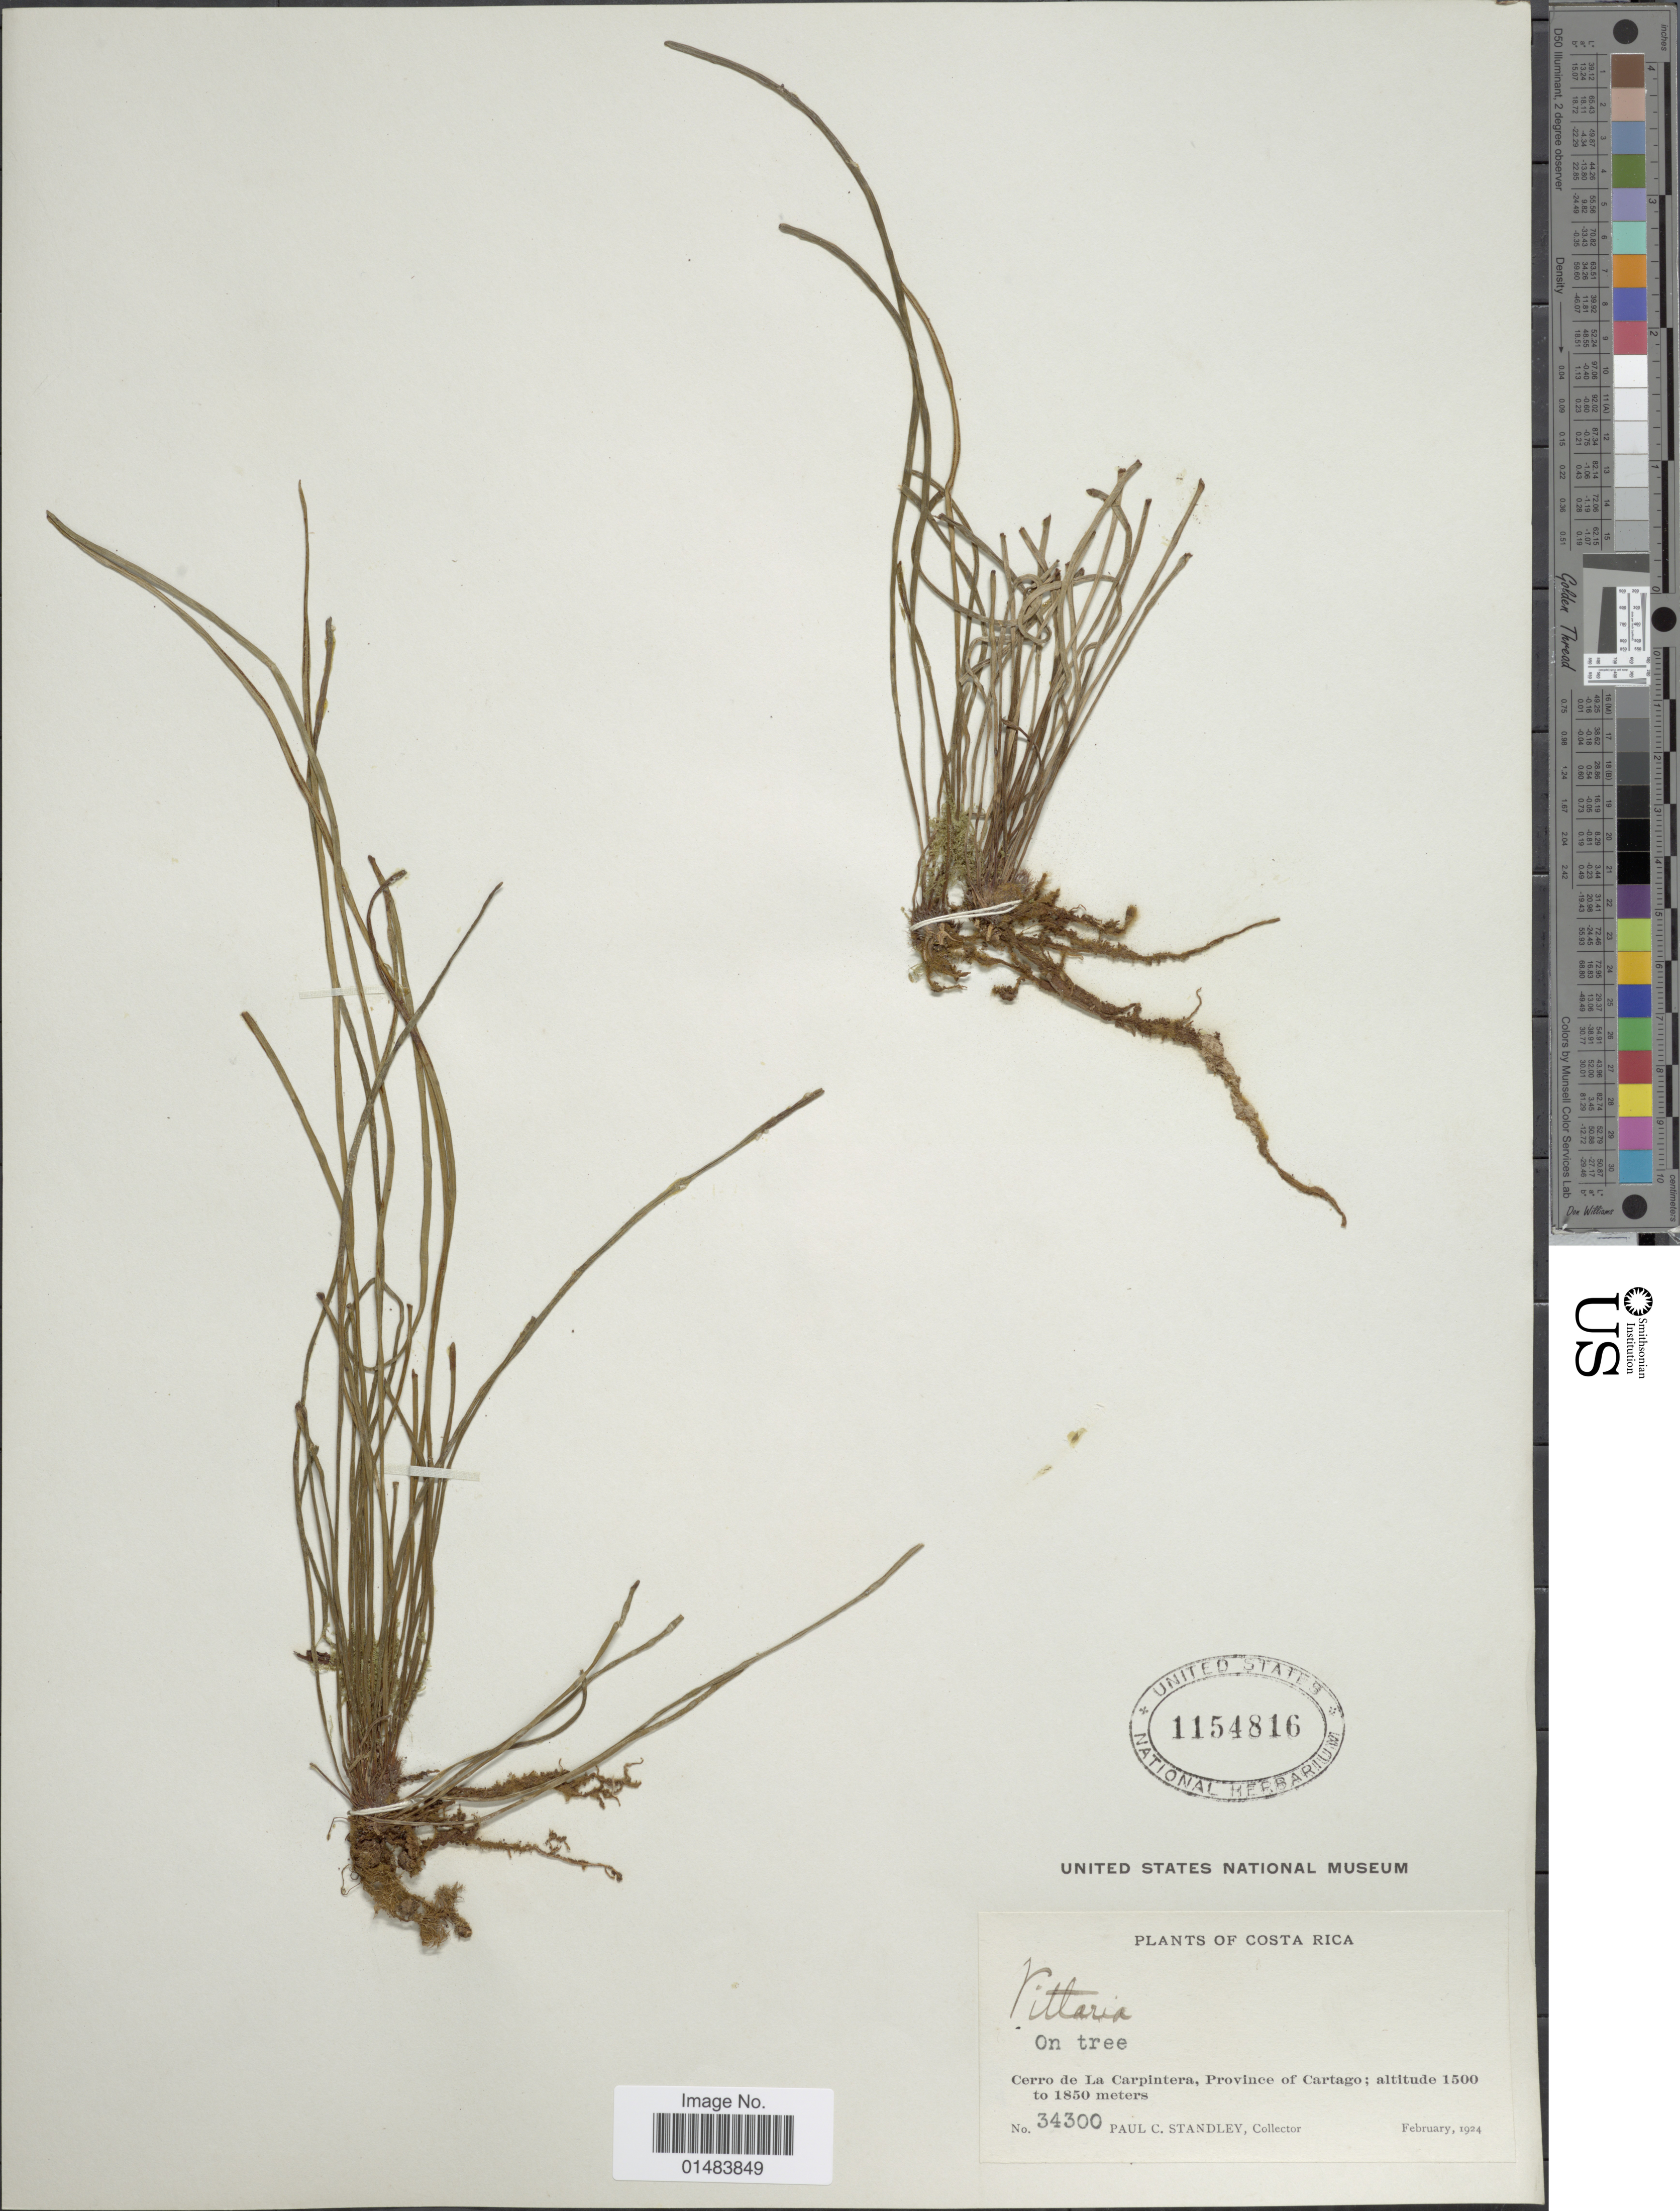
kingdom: Plantae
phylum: Tracheophyta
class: Polypodiopsida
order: Polypodiales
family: Pteridaceae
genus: Vittaria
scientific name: Vittaria sp.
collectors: P. C. Standley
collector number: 34300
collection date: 1924-02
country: Costa Rica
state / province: Cartago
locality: Plants of Costa Rica, Cerro de La Carpintera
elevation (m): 1500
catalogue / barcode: US 1154816